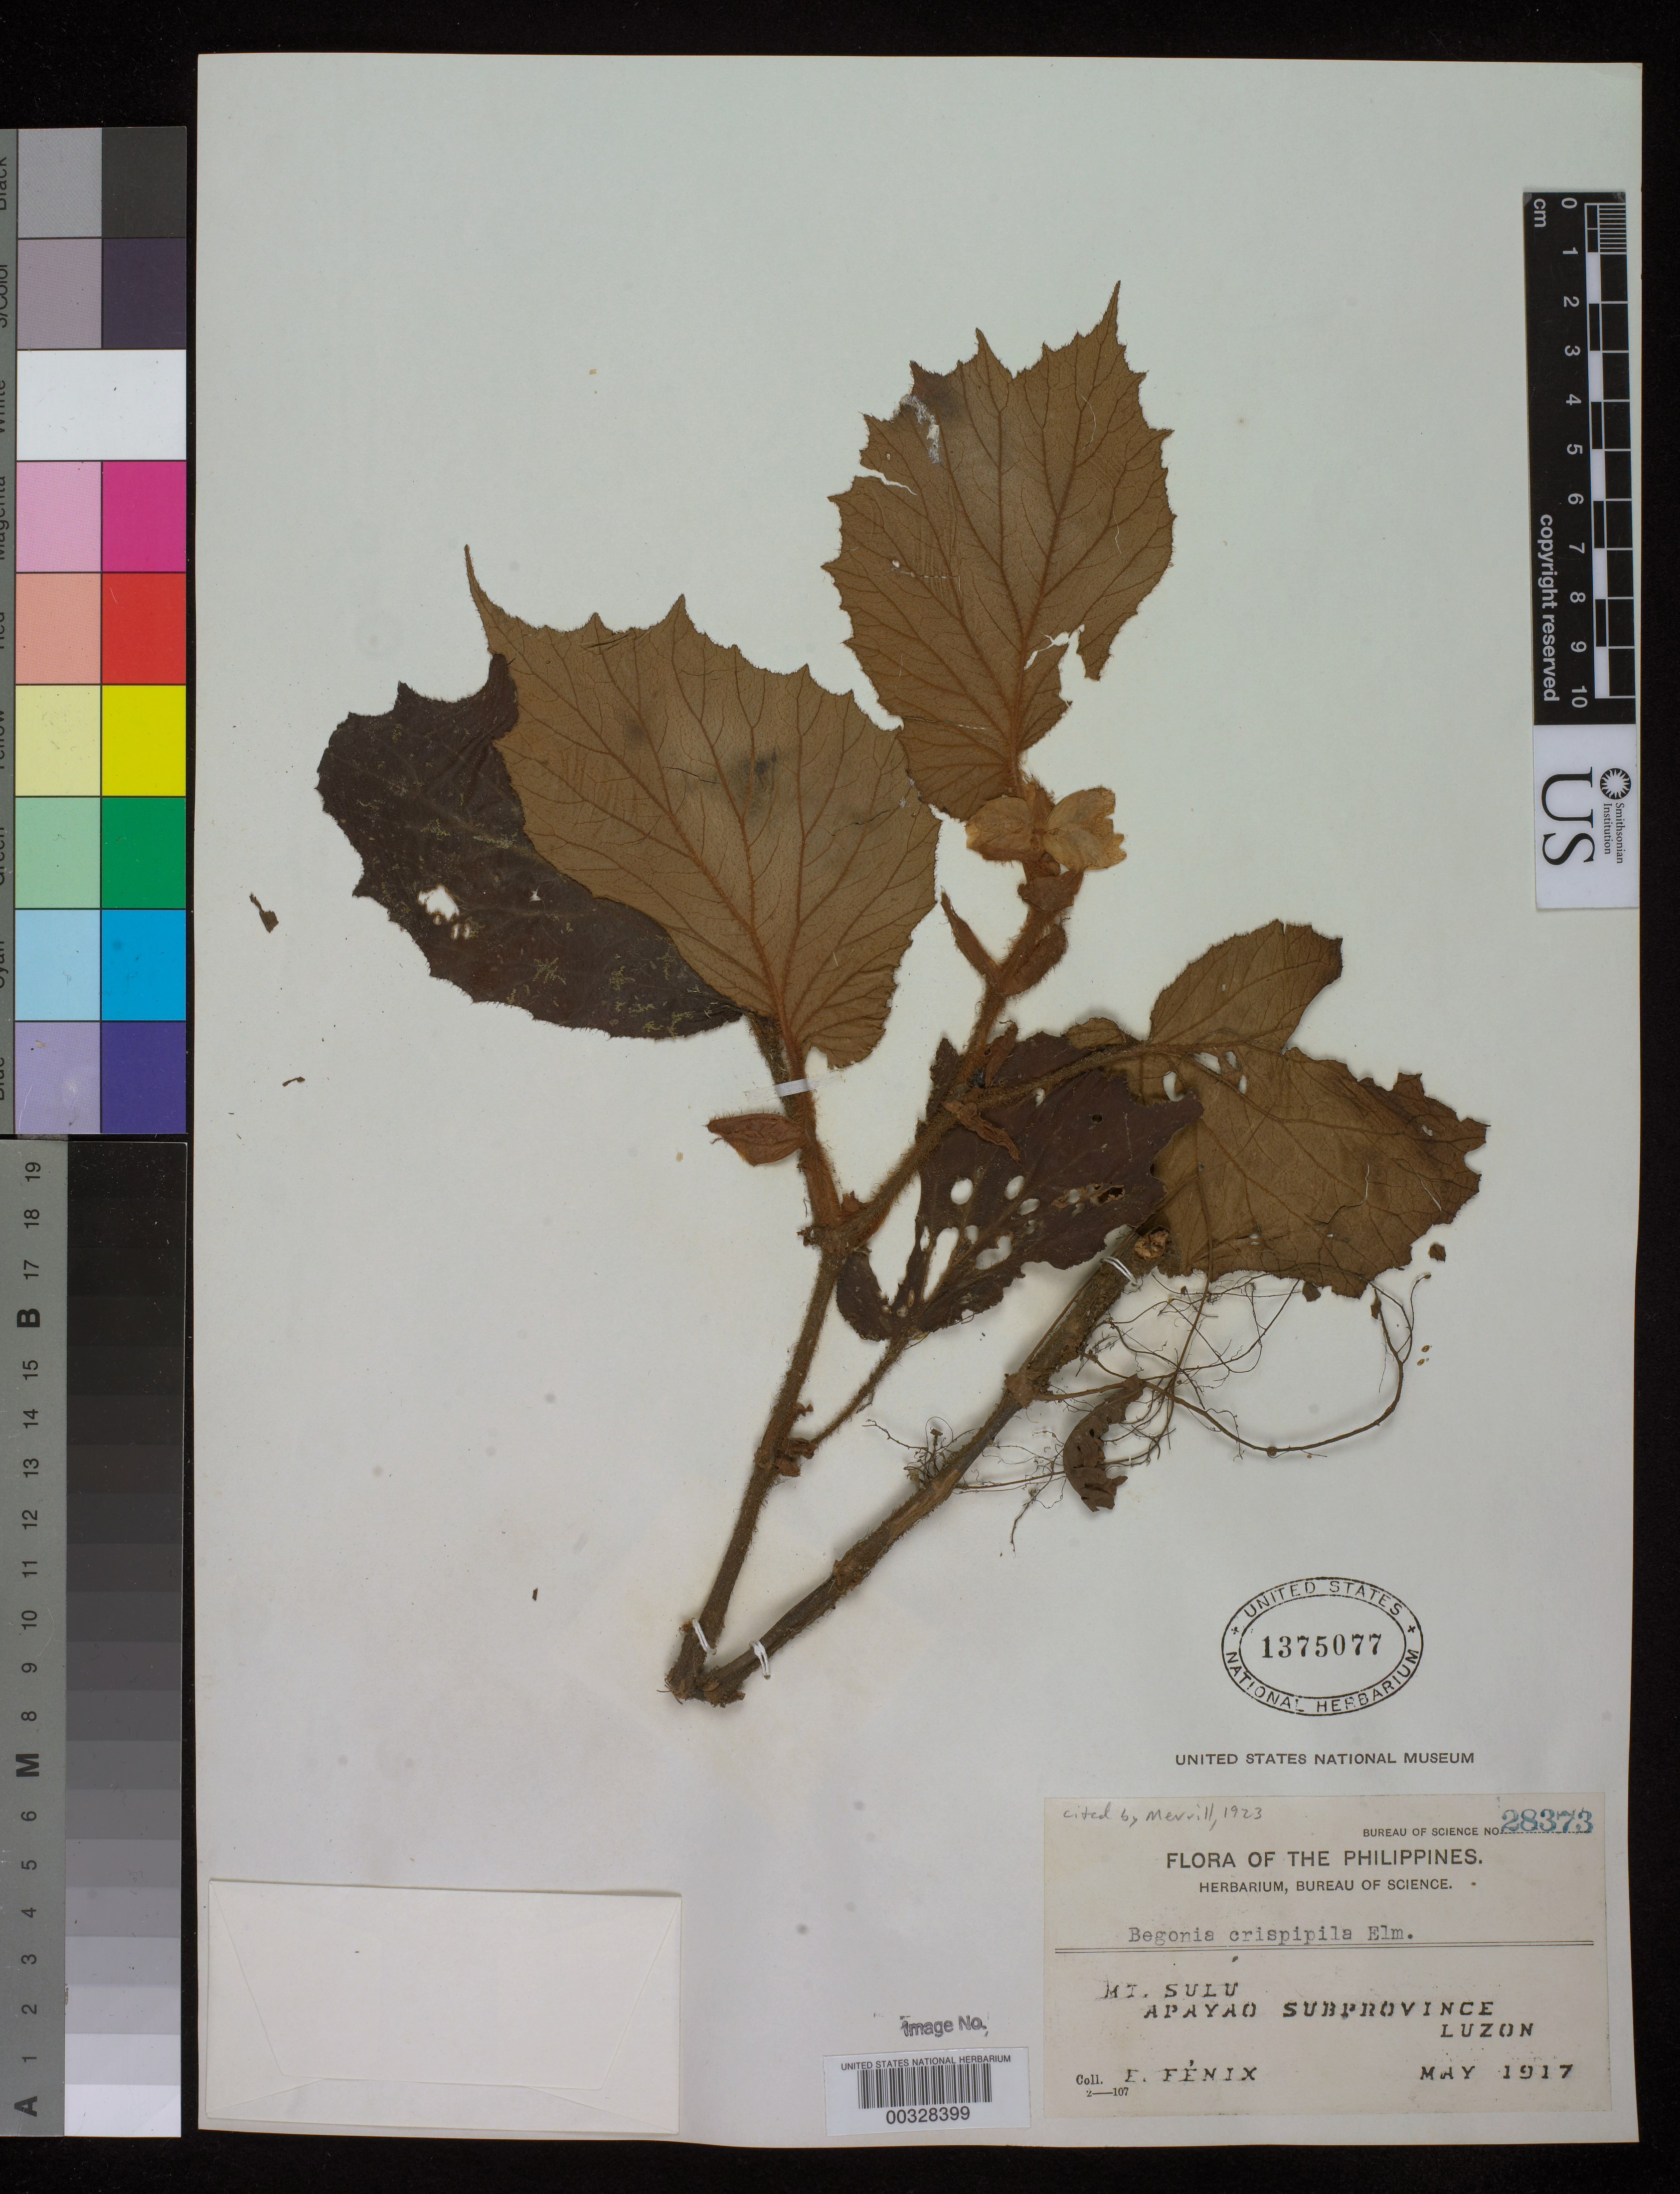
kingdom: Plantae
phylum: Tracheophyta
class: Magnoliopsida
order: Cucurbitales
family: Begoniaceae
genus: Begonia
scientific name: Begonia crispipila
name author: Elmer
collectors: E. Fenix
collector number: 28273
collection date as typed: May 1917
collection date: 1917-05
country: Philippines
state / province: Cordillera (Administrative Region)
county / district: Apayao / Kalinga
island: Luzon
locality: Mt. sulu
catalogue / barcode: US 1375077